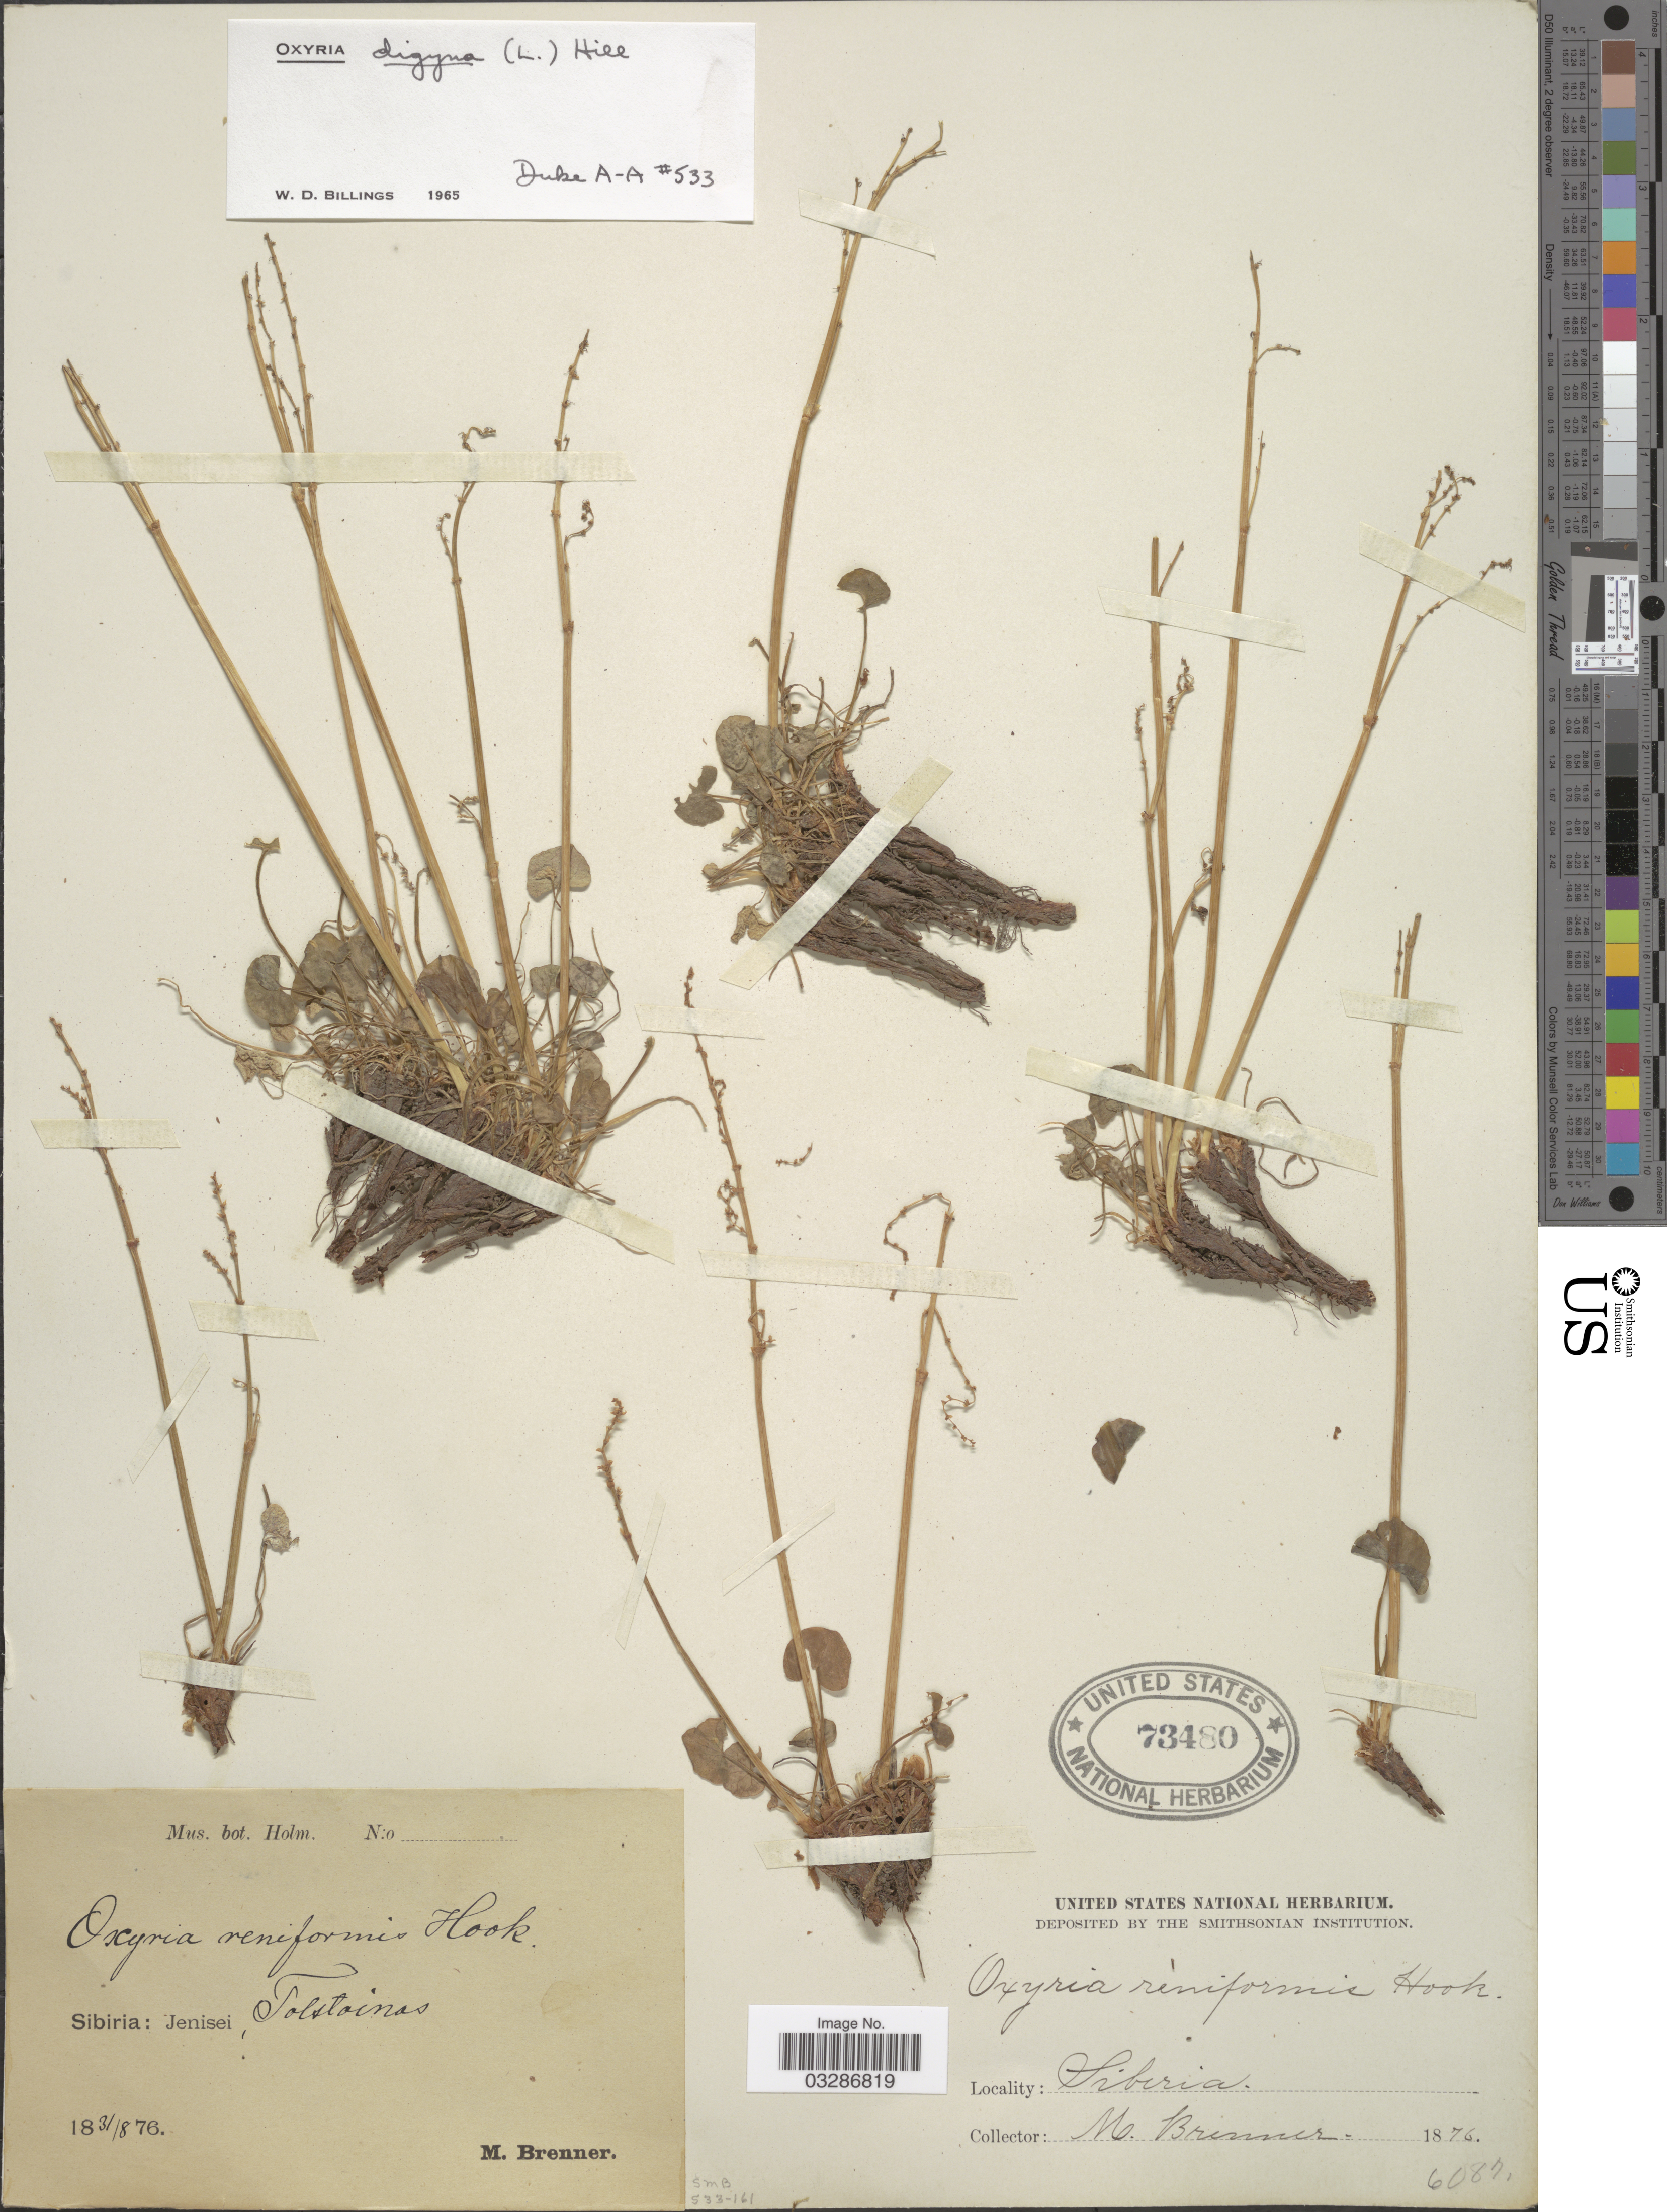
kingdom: Plantae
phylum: Tracheophyta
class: Magnoliopsida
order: Caryophyllales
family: Polygonaceae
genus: Oxyria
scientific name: Oxyria digyna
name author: (L.) Hill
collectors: M. Brenner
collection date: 1876-08-31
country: Russian Federation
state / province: Irkutsk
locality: Sibiria: Jenisei, Tolstoinas. (Yenisey, Tolstovskiy)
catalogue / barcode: US 73480